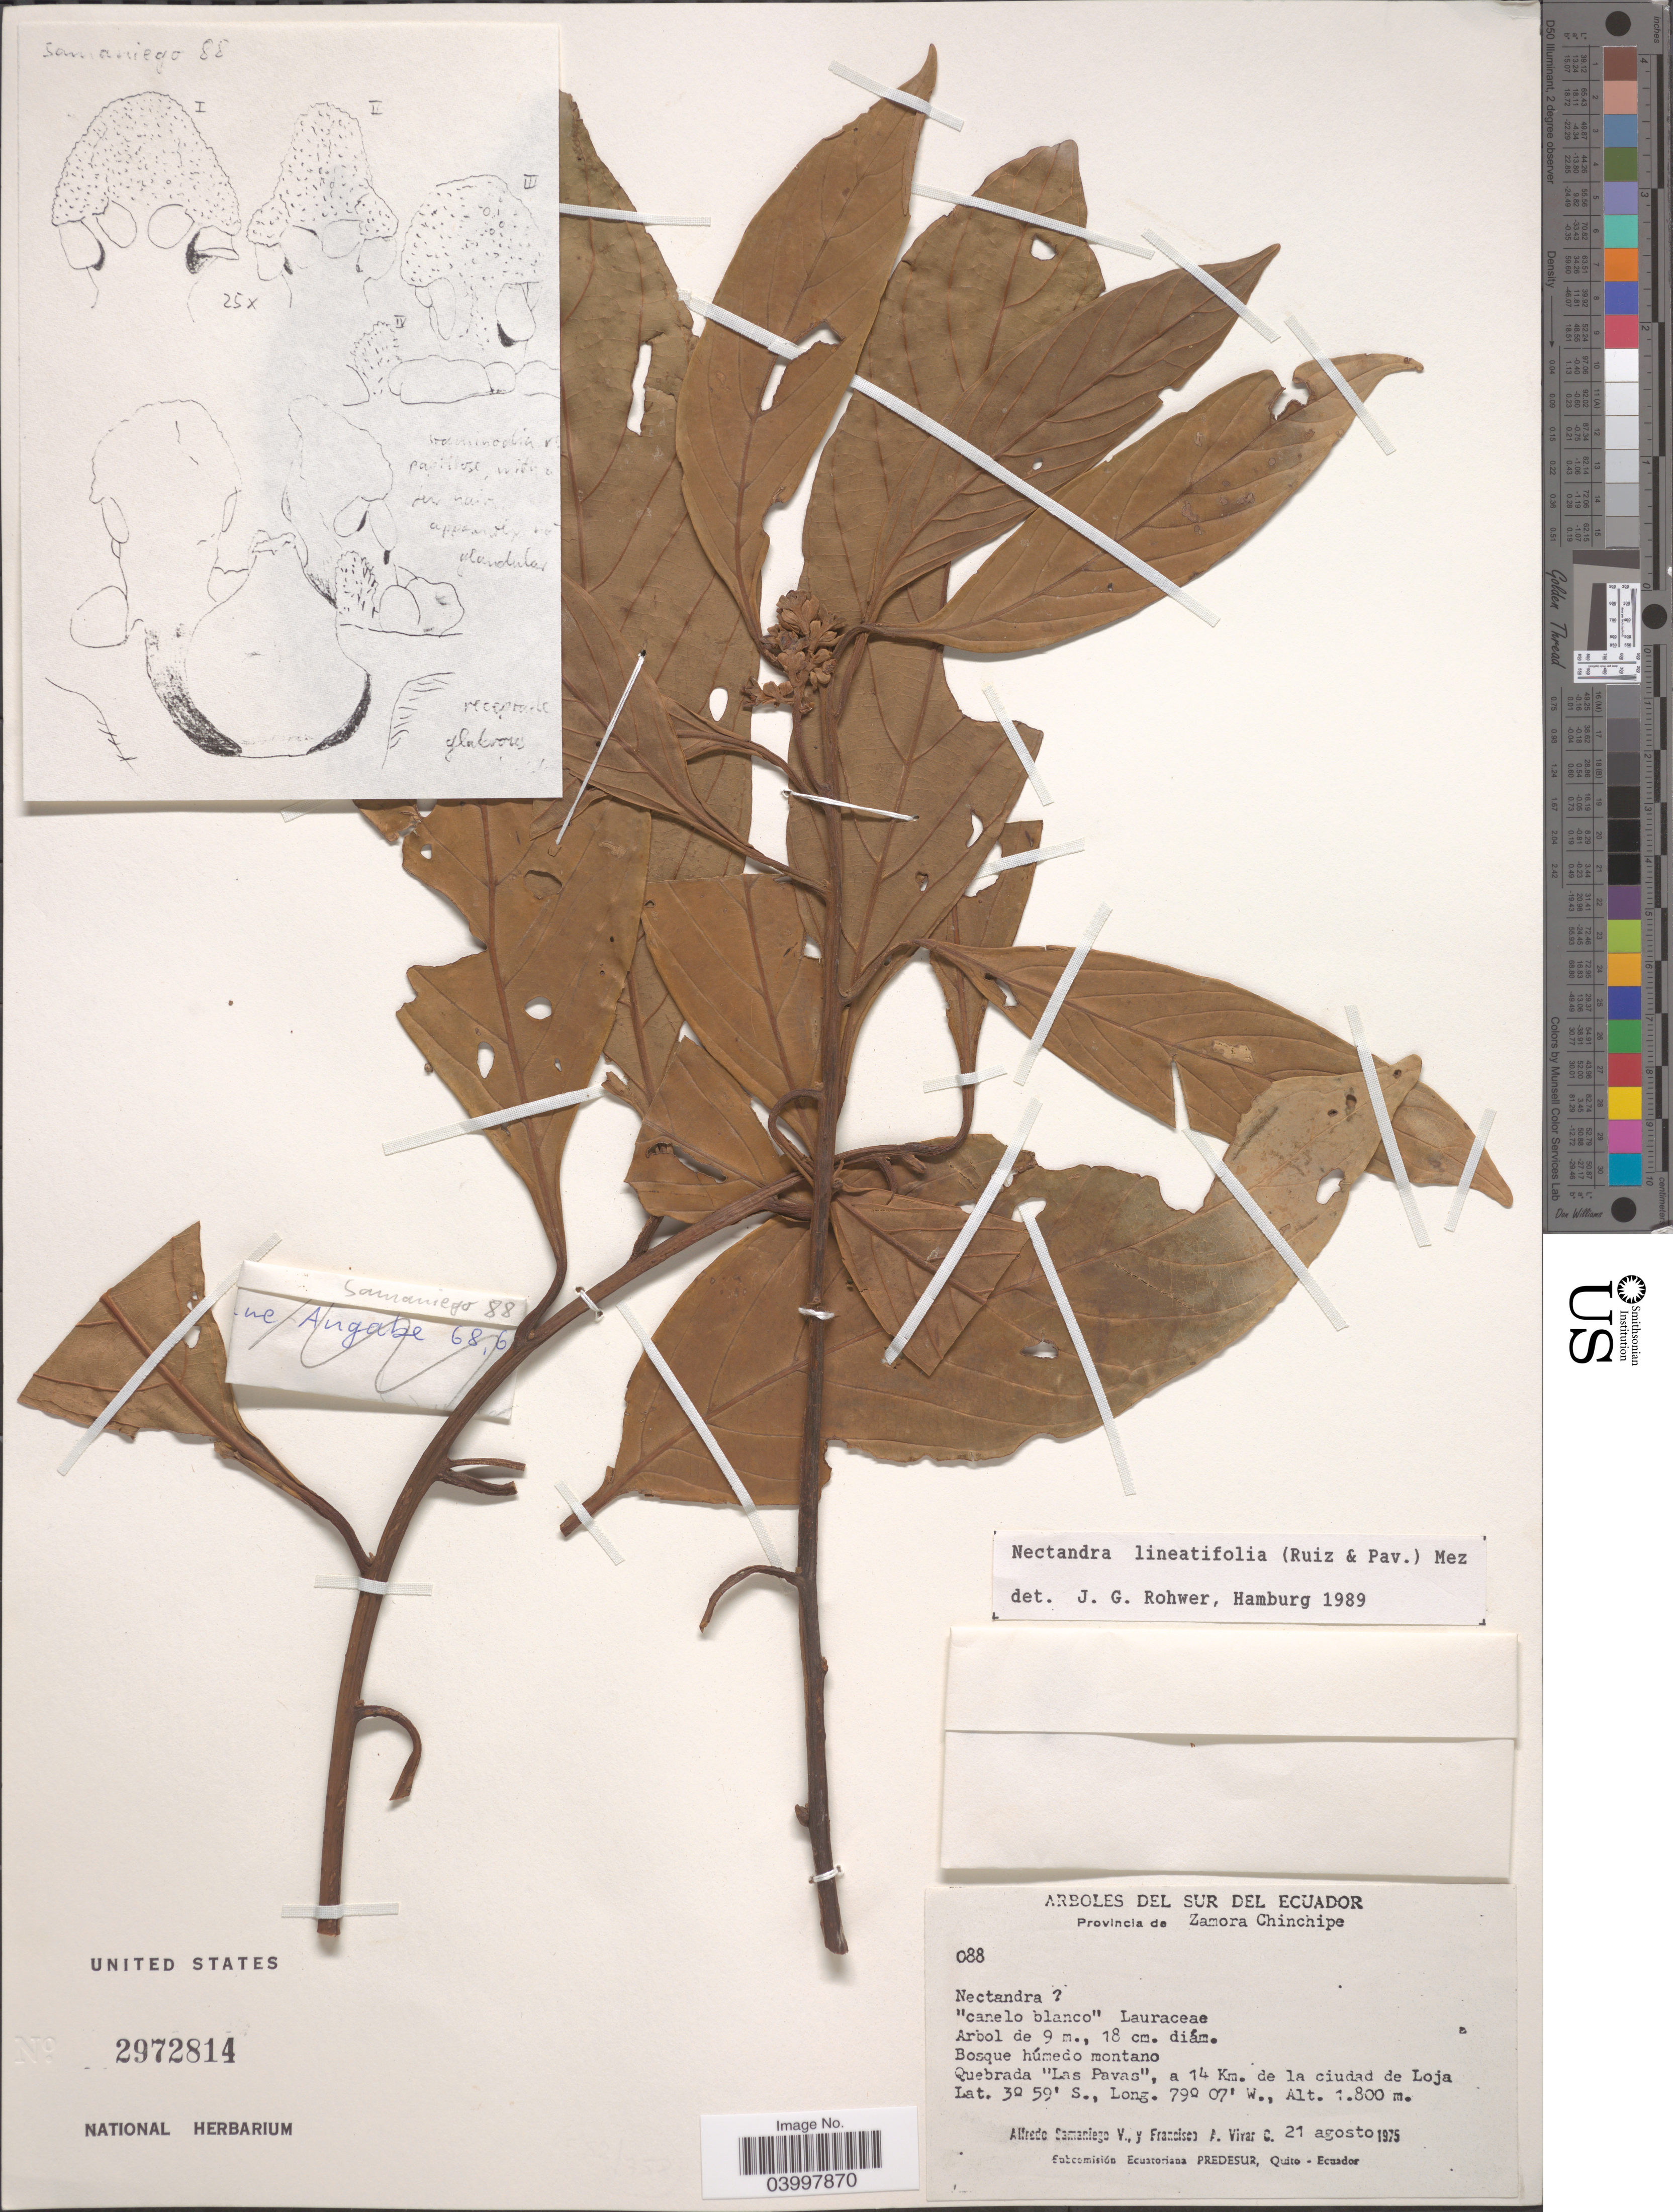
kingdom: Plantae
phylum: Tracheophyta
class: Magnoliopsida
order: Laurales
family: Lauraceae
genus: Nectandra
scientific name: Nectandra lineatifolia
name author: Mez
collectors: A. V. Samaniego & F. A. Vivar C.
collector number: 088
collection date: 1975-08-21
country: Ecuador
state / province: Zamora-Chinchipe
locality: Quebrada "Las Pavas", a 14 Km. de la ciudad de Loja.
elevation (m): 1800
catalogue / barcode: US 2972814